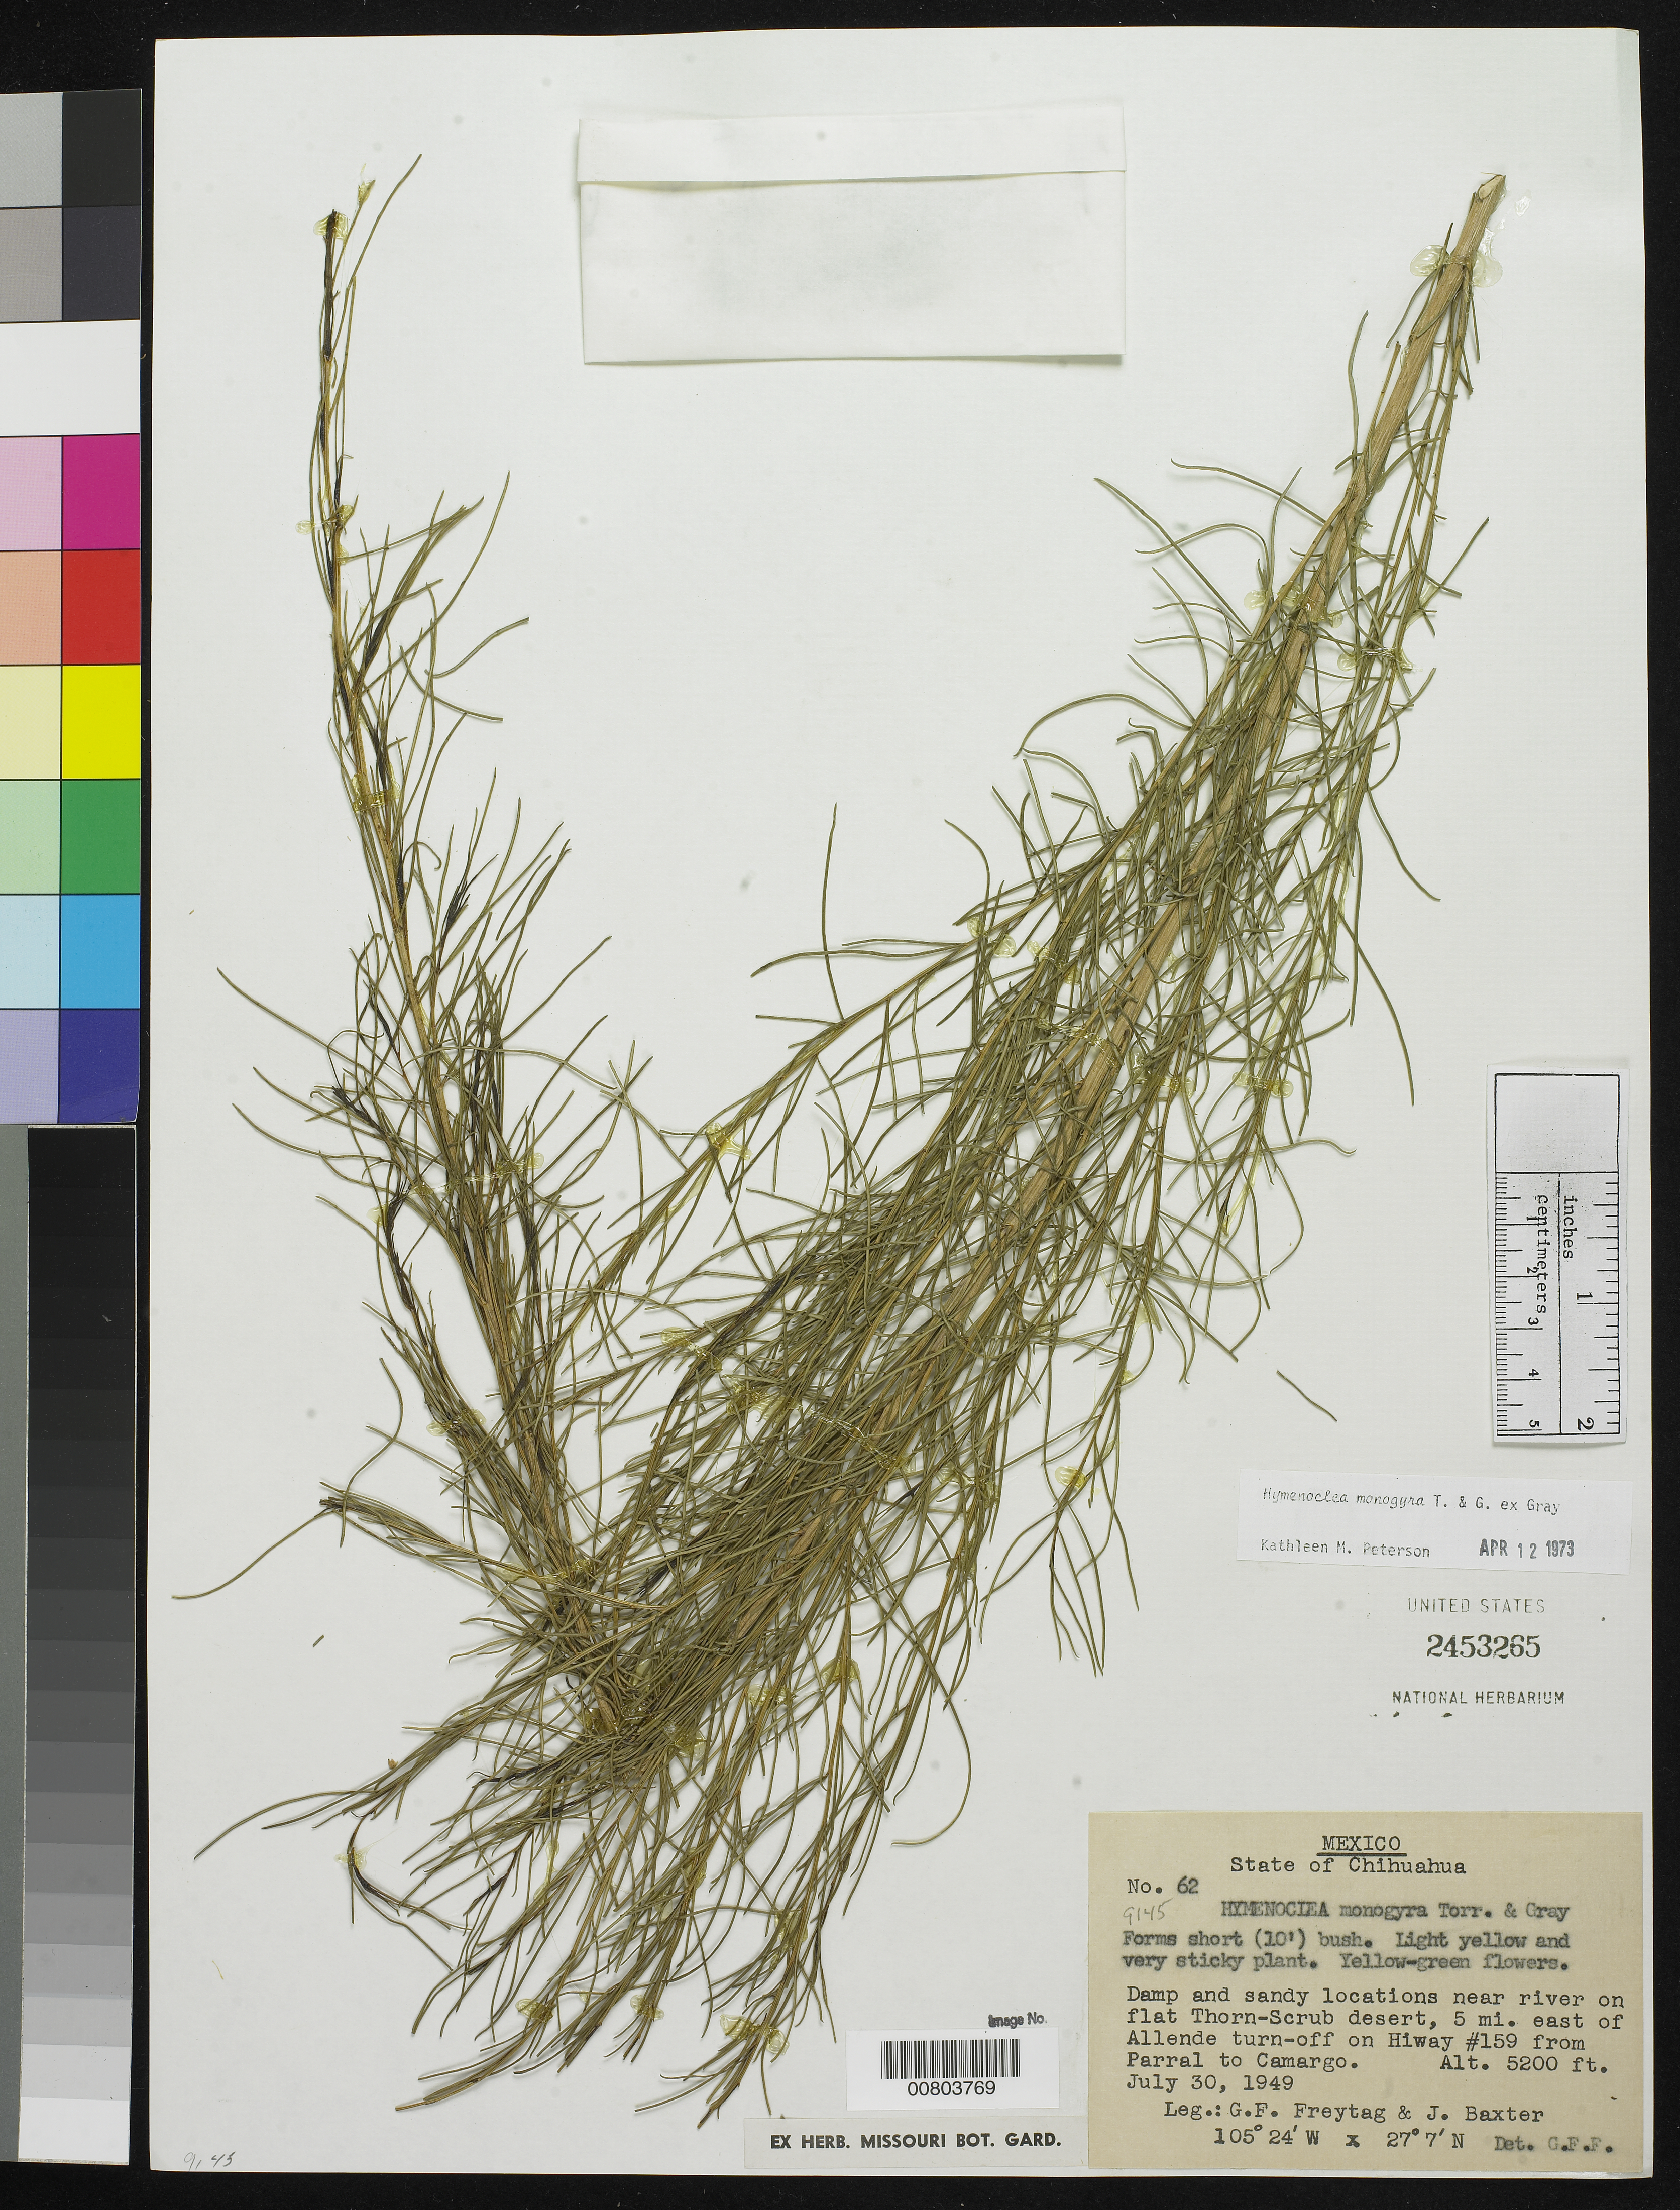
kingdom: Plantae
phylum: Tracheophyta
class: Magnoliopsida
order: Asterales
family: Asteraceae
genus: Hymenoclea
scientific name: Hymenoclea monogyra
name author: Torr. & A. Gray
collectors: G. F. Freytag & J. Baxter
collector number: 62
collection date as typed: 30 Jul 1949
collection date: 1949-07-30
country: Mexico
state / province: Chihuahua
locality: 5 mi. east of Allende turn-off on highway #159 from Parral to Camargo.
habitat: Damp and sandy locations near river on flat Thorn-Scrub desert.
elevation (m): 1585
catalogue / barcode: US 2453265